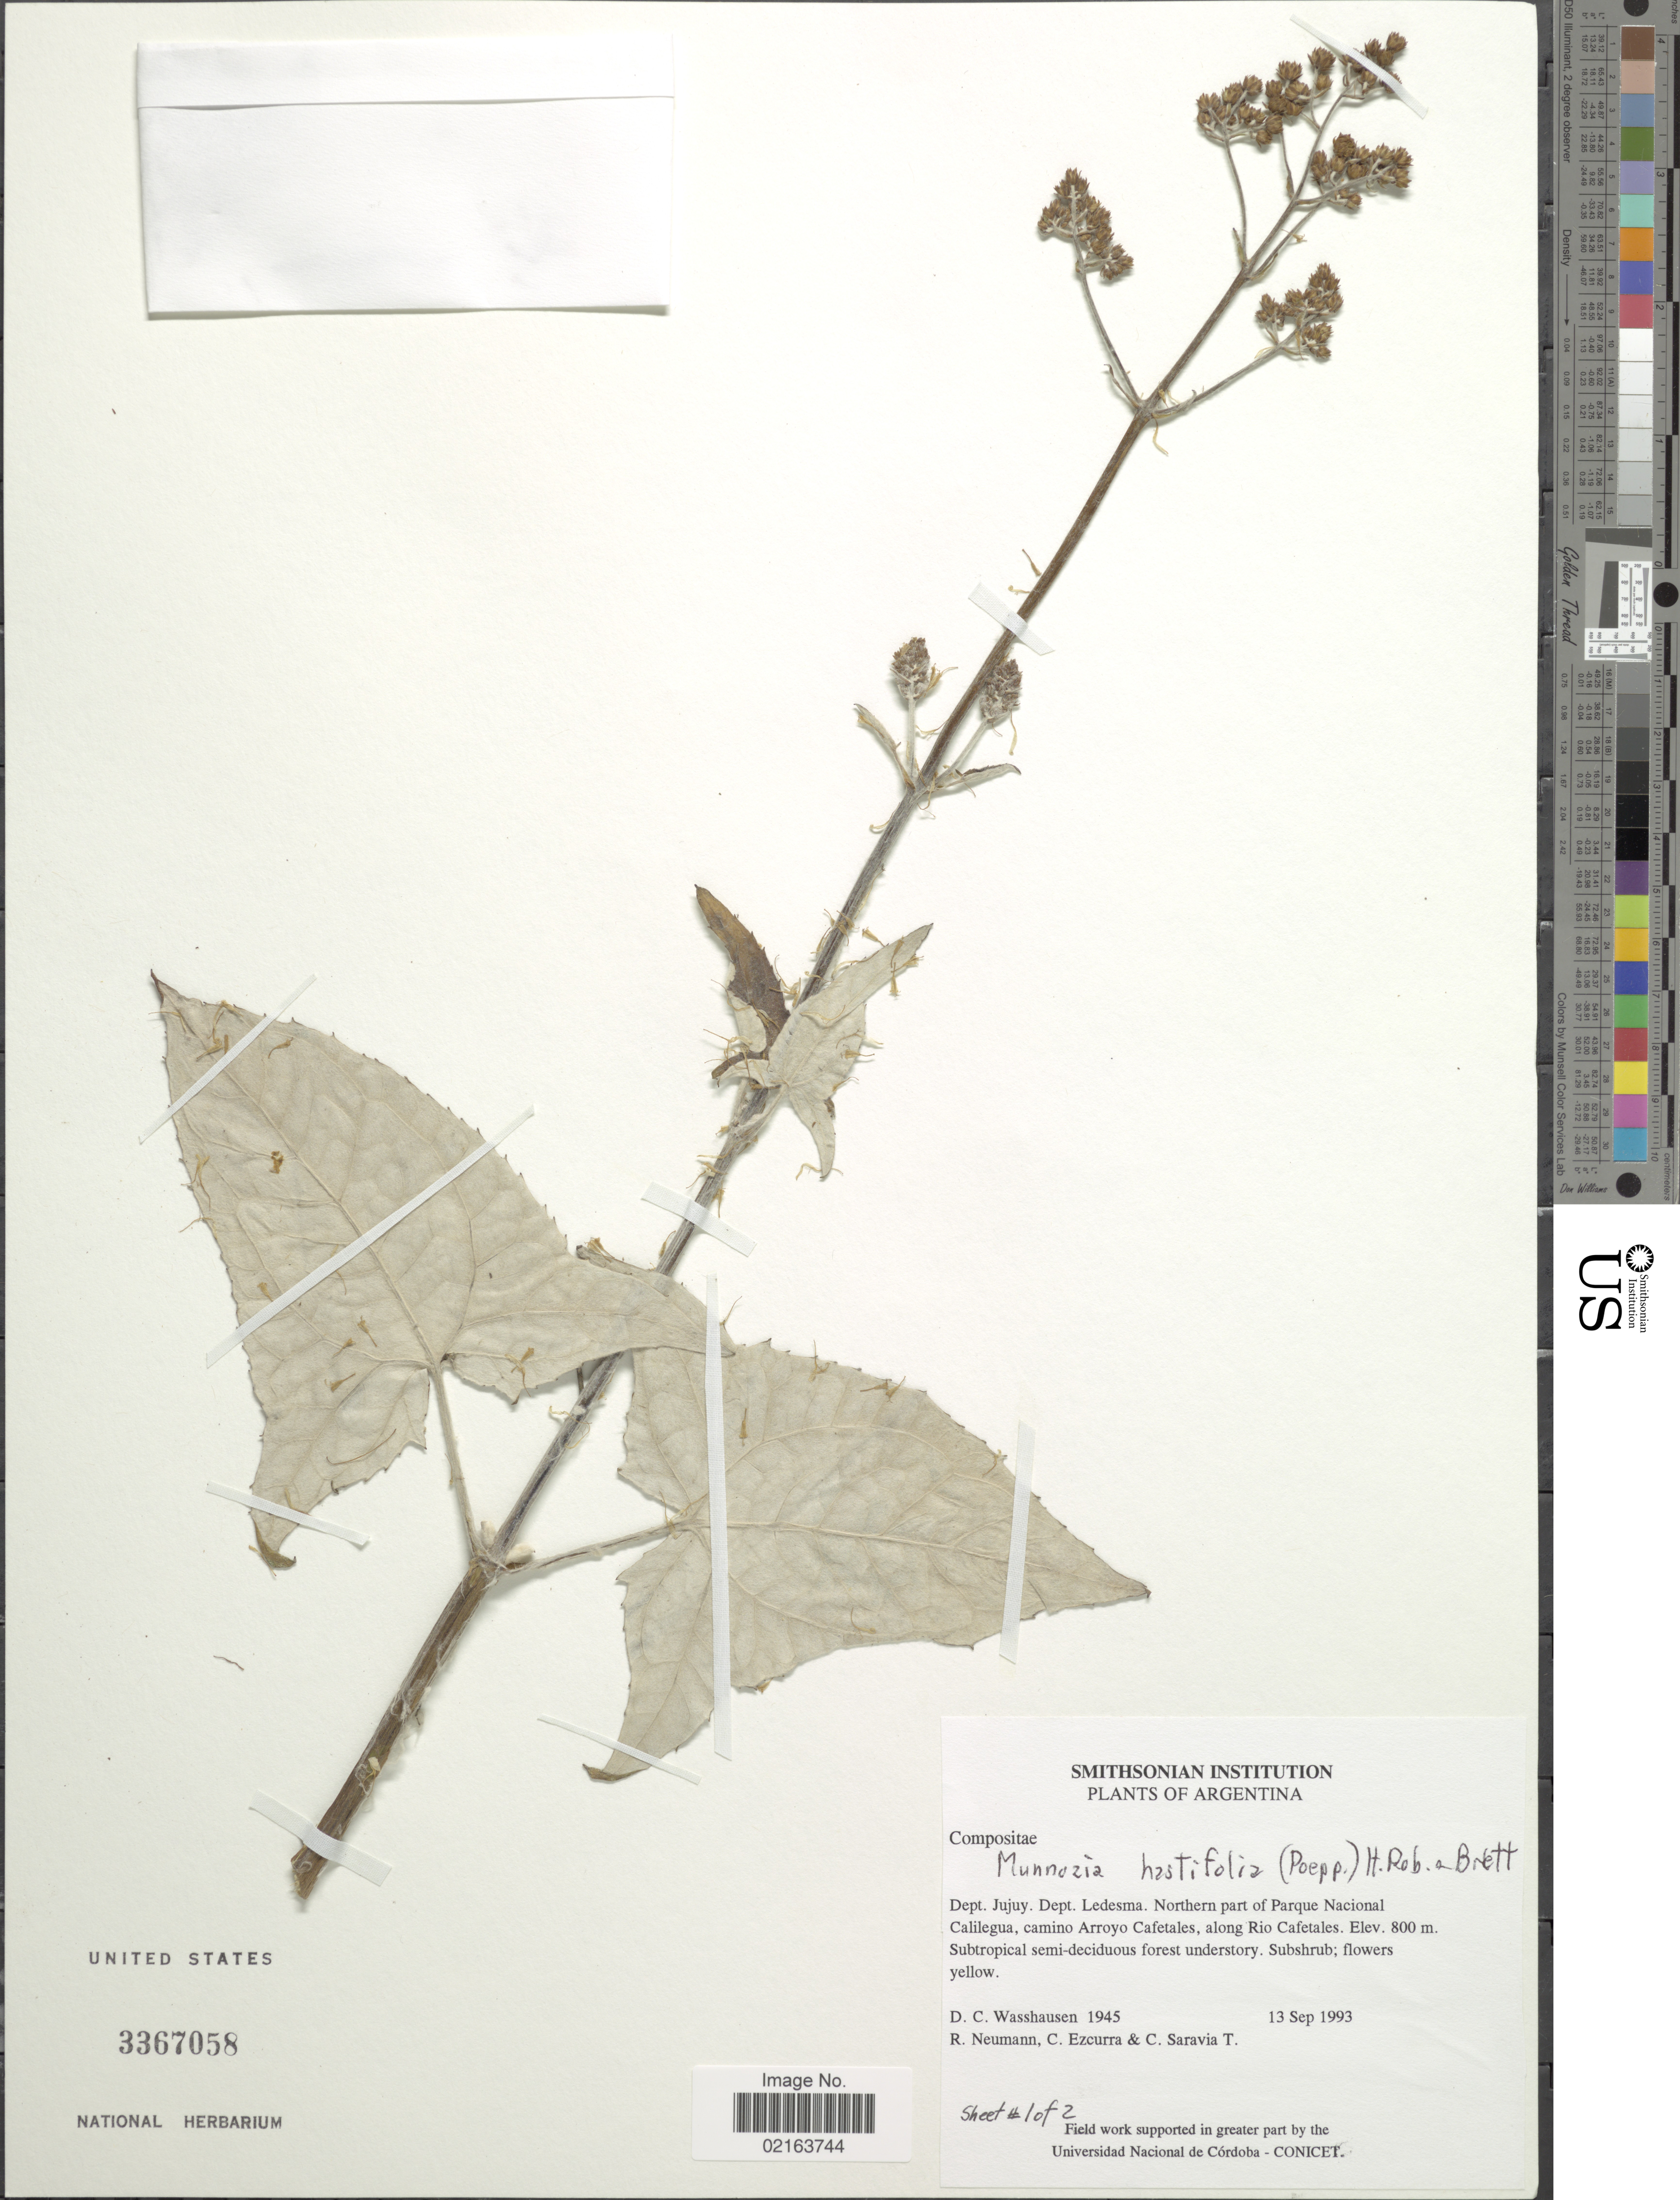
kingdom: Plantae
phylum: Tracheophyta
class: Magnoliopsida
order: Asterales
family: Asteraceae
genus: Munnozia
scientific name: Munnozia hastifolia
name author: (Poepp.) H. Rob. & Brettell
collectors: D. C. Wasshausen, R. Neumann, C. Ezcurra & T. Saravia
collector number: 1945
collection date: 1993-09-13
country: Argentina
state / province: Jujuy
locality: Dept. Jujuy, Dept. Ledesma, Northern part of Parque Nacional Calilegua, camino Arroyo Cafetales, along Rio Cafetales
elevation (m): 800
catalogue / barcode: US 3367058